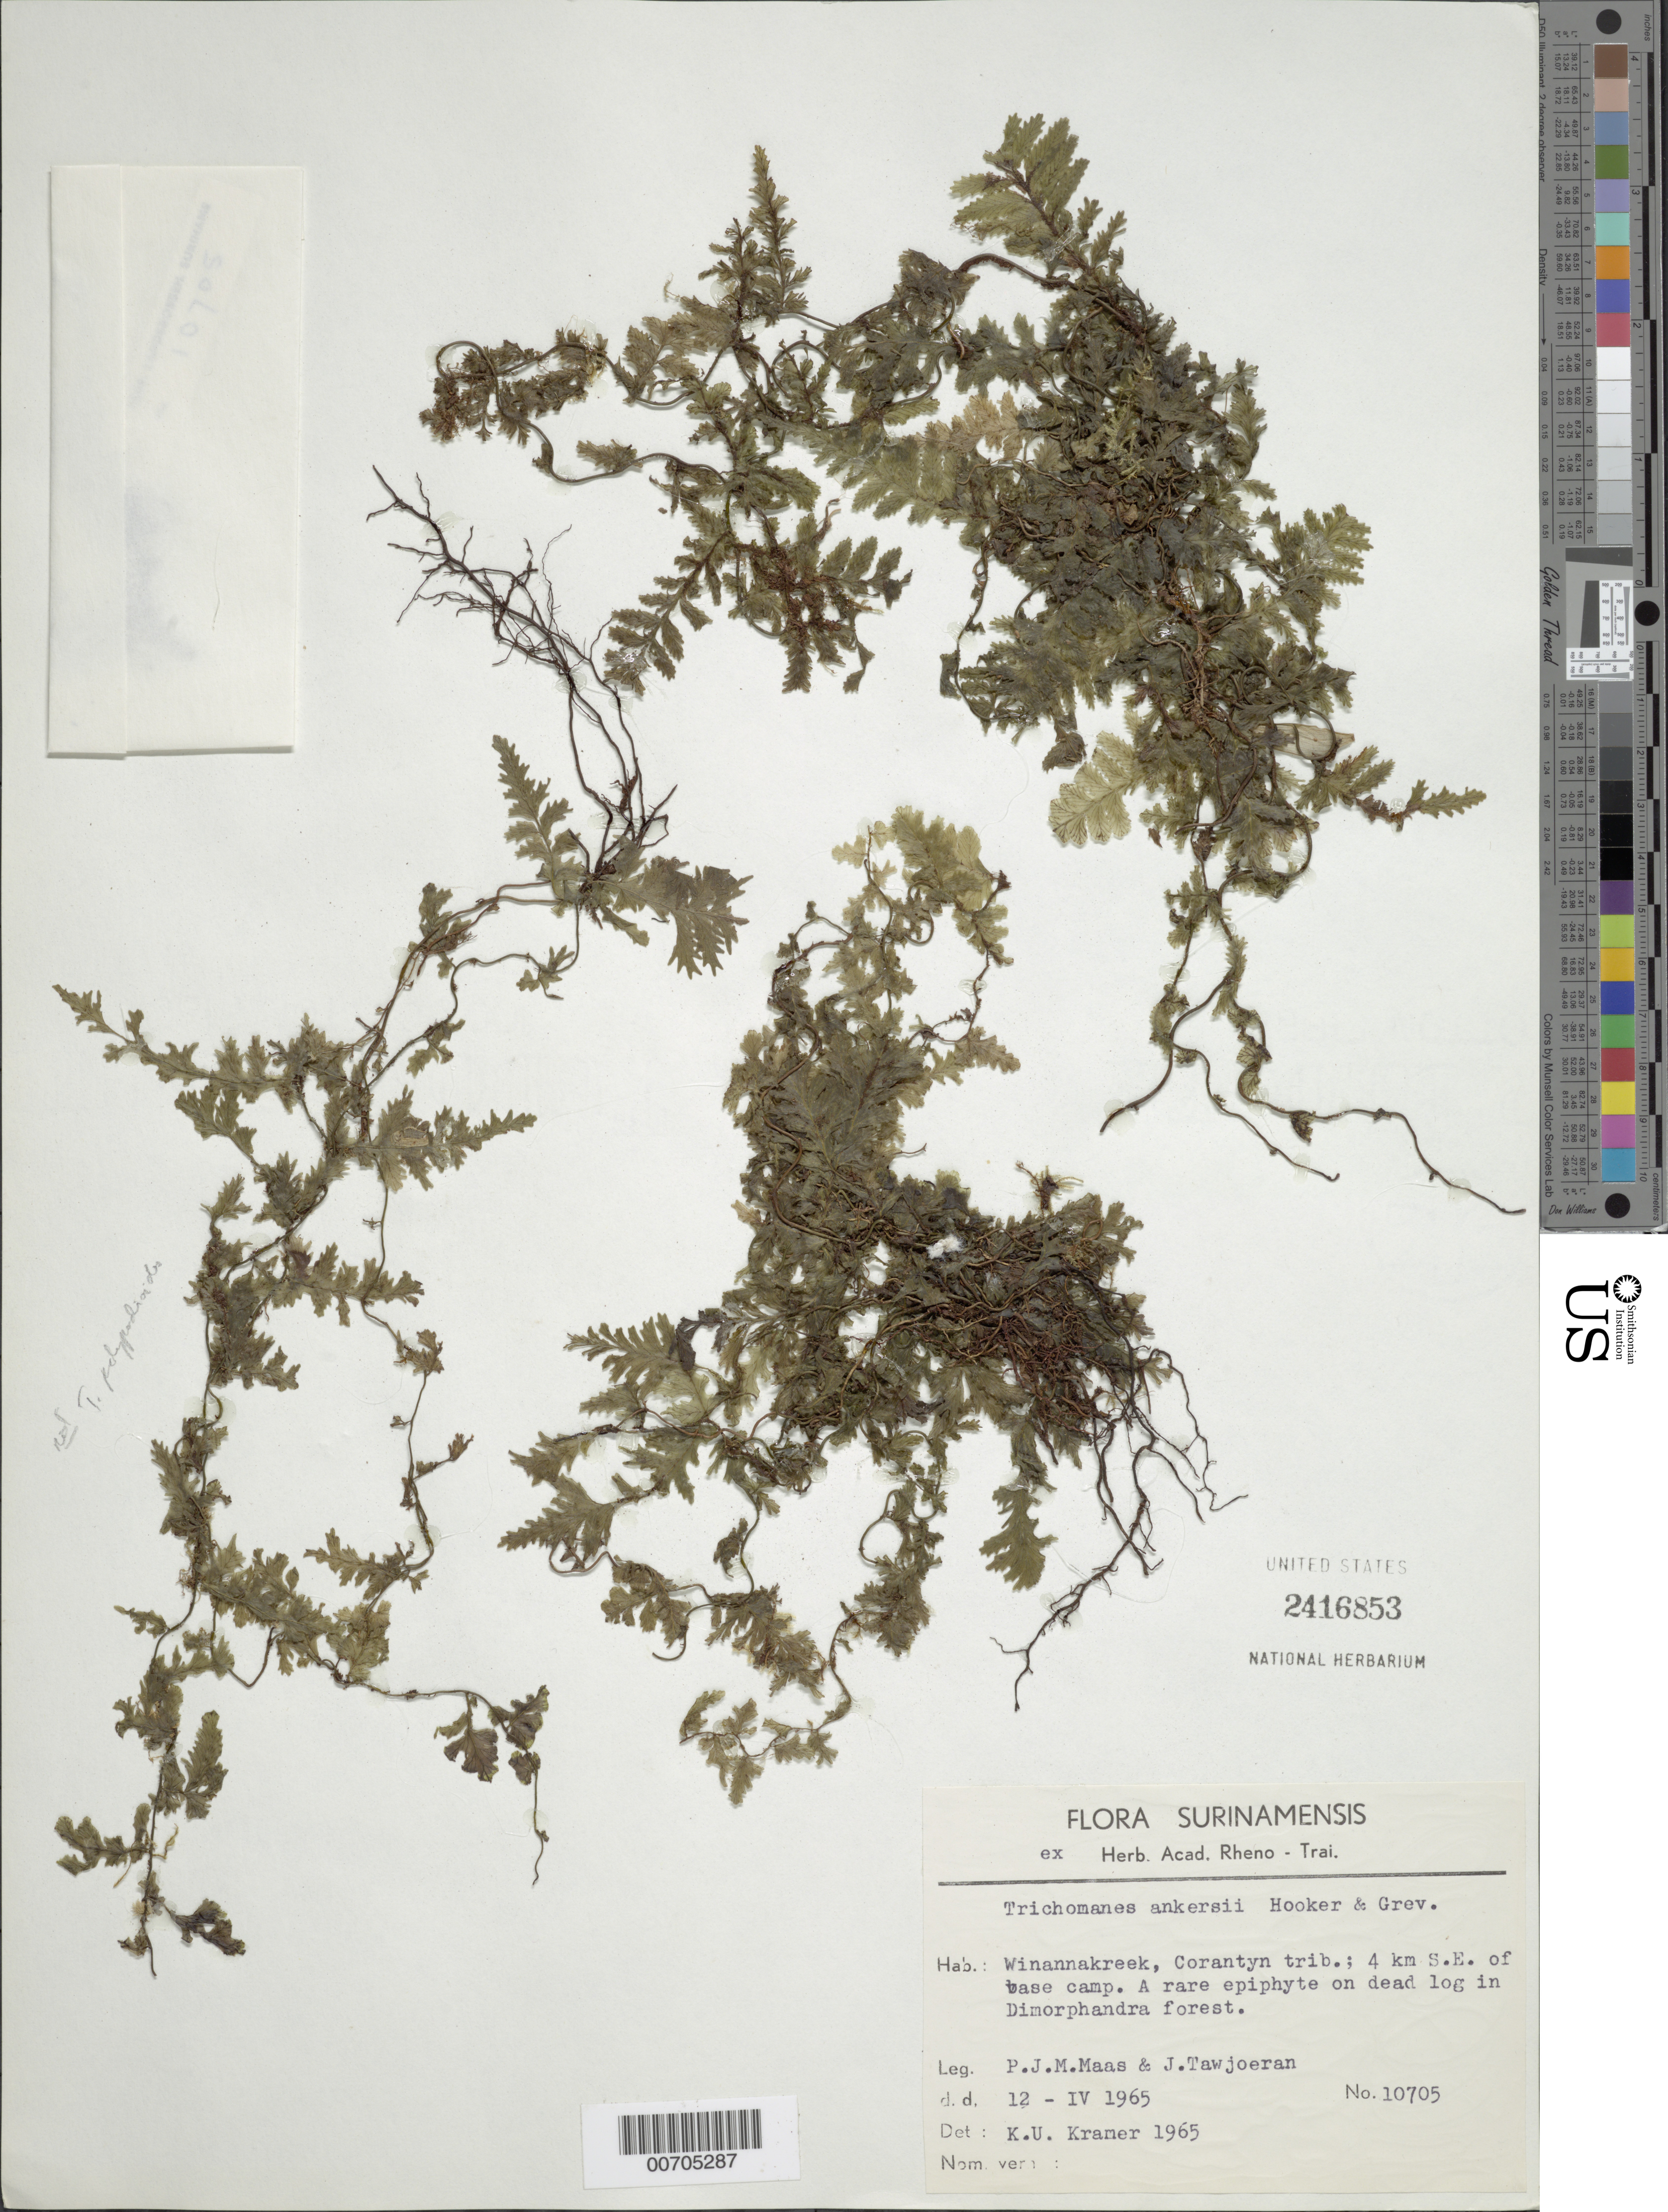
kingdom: Plantae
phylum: Tracheophyta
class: Polypodiopsida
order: Hymenophyllales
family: Hymenophyllaceae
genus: Trichomanes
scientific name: Trichomanes ankersii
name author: C. Parker ex Hook. & Grev.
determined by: Kramer, K. U.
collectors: P. Maas & J. Tawjoeran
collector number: LBB 10705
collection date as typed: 12-Apr-65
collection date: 1965-04-12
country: Suriname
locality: Winannakreek, Corantyne trib., 4 km SE of base camp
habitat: Dimorphandra forest; on dead log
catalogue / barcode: US 2416853